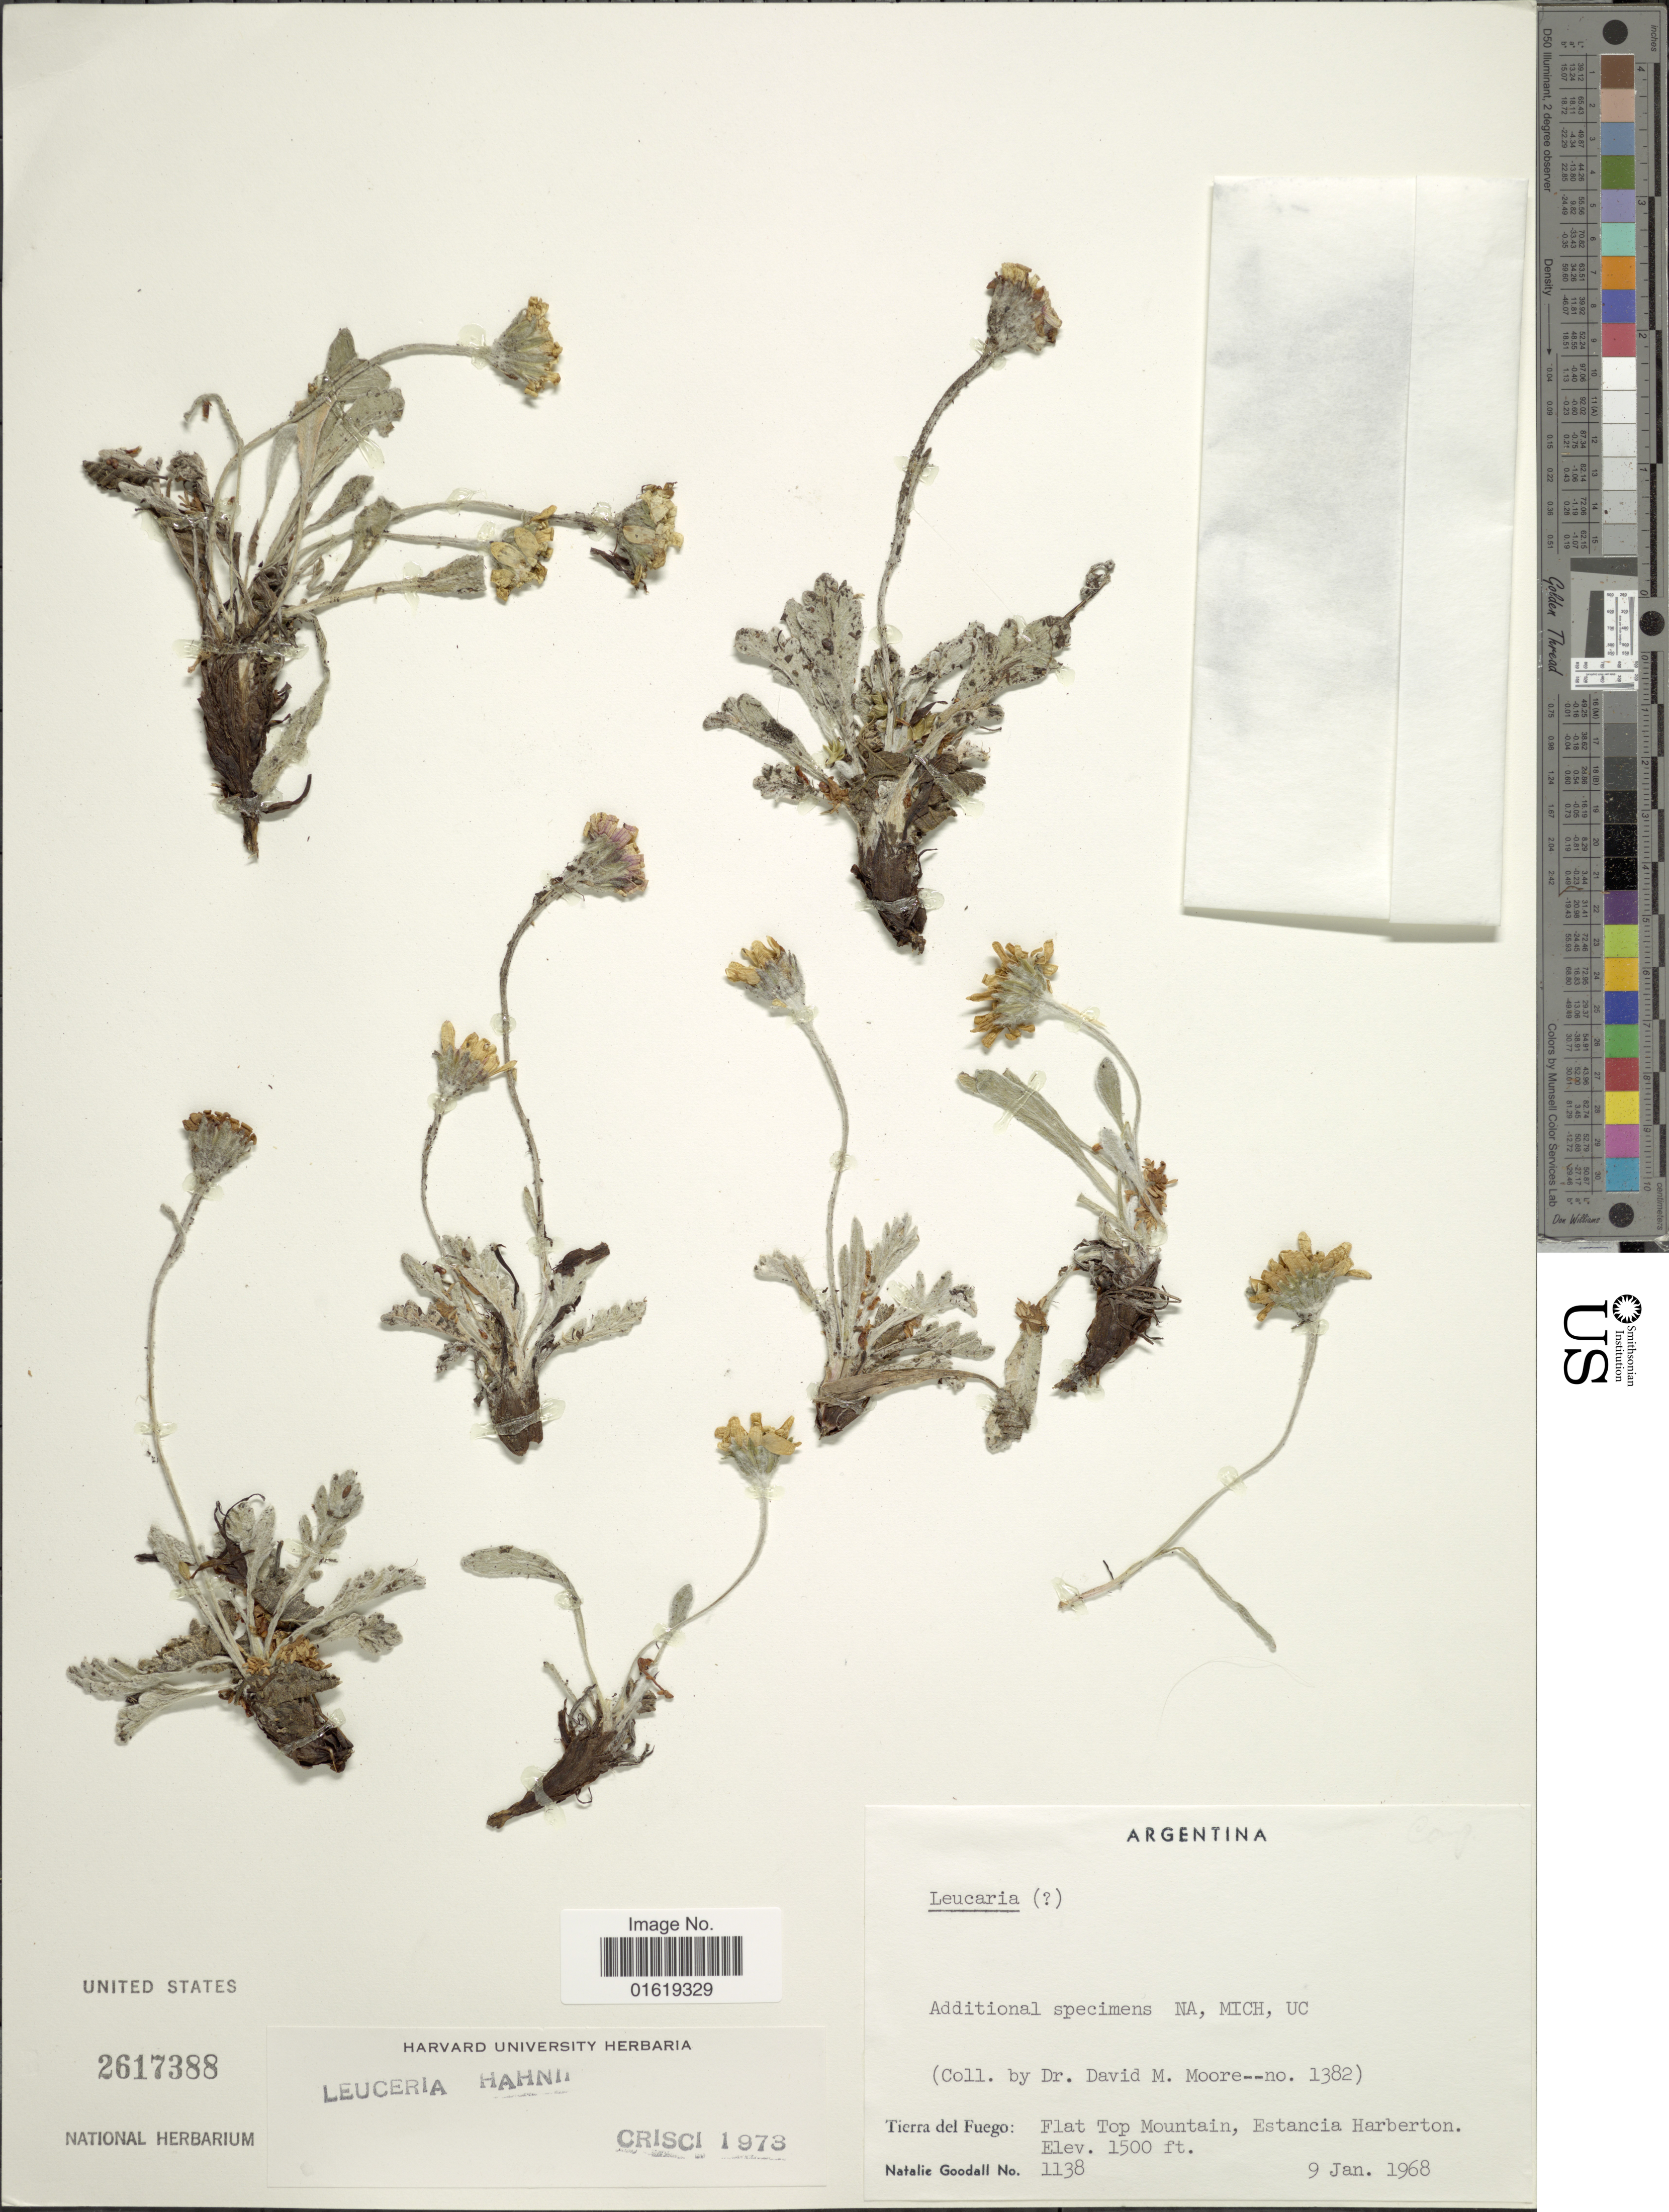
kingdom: Plantae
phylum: Tracheophyta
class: Magnoliopsida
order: Asterales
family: Asteraceae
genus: Leucheria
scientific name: Leucheria hahnii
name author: Franch.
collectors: D. Moore & N. Goodall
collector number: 1382/1138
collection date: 1968-01-09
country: Argentina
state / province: Tierra del Fuego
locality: Tierra del Fuego: Flat Top Mountain, Estancia Harberton.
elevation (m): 457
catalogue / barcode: US 2617388